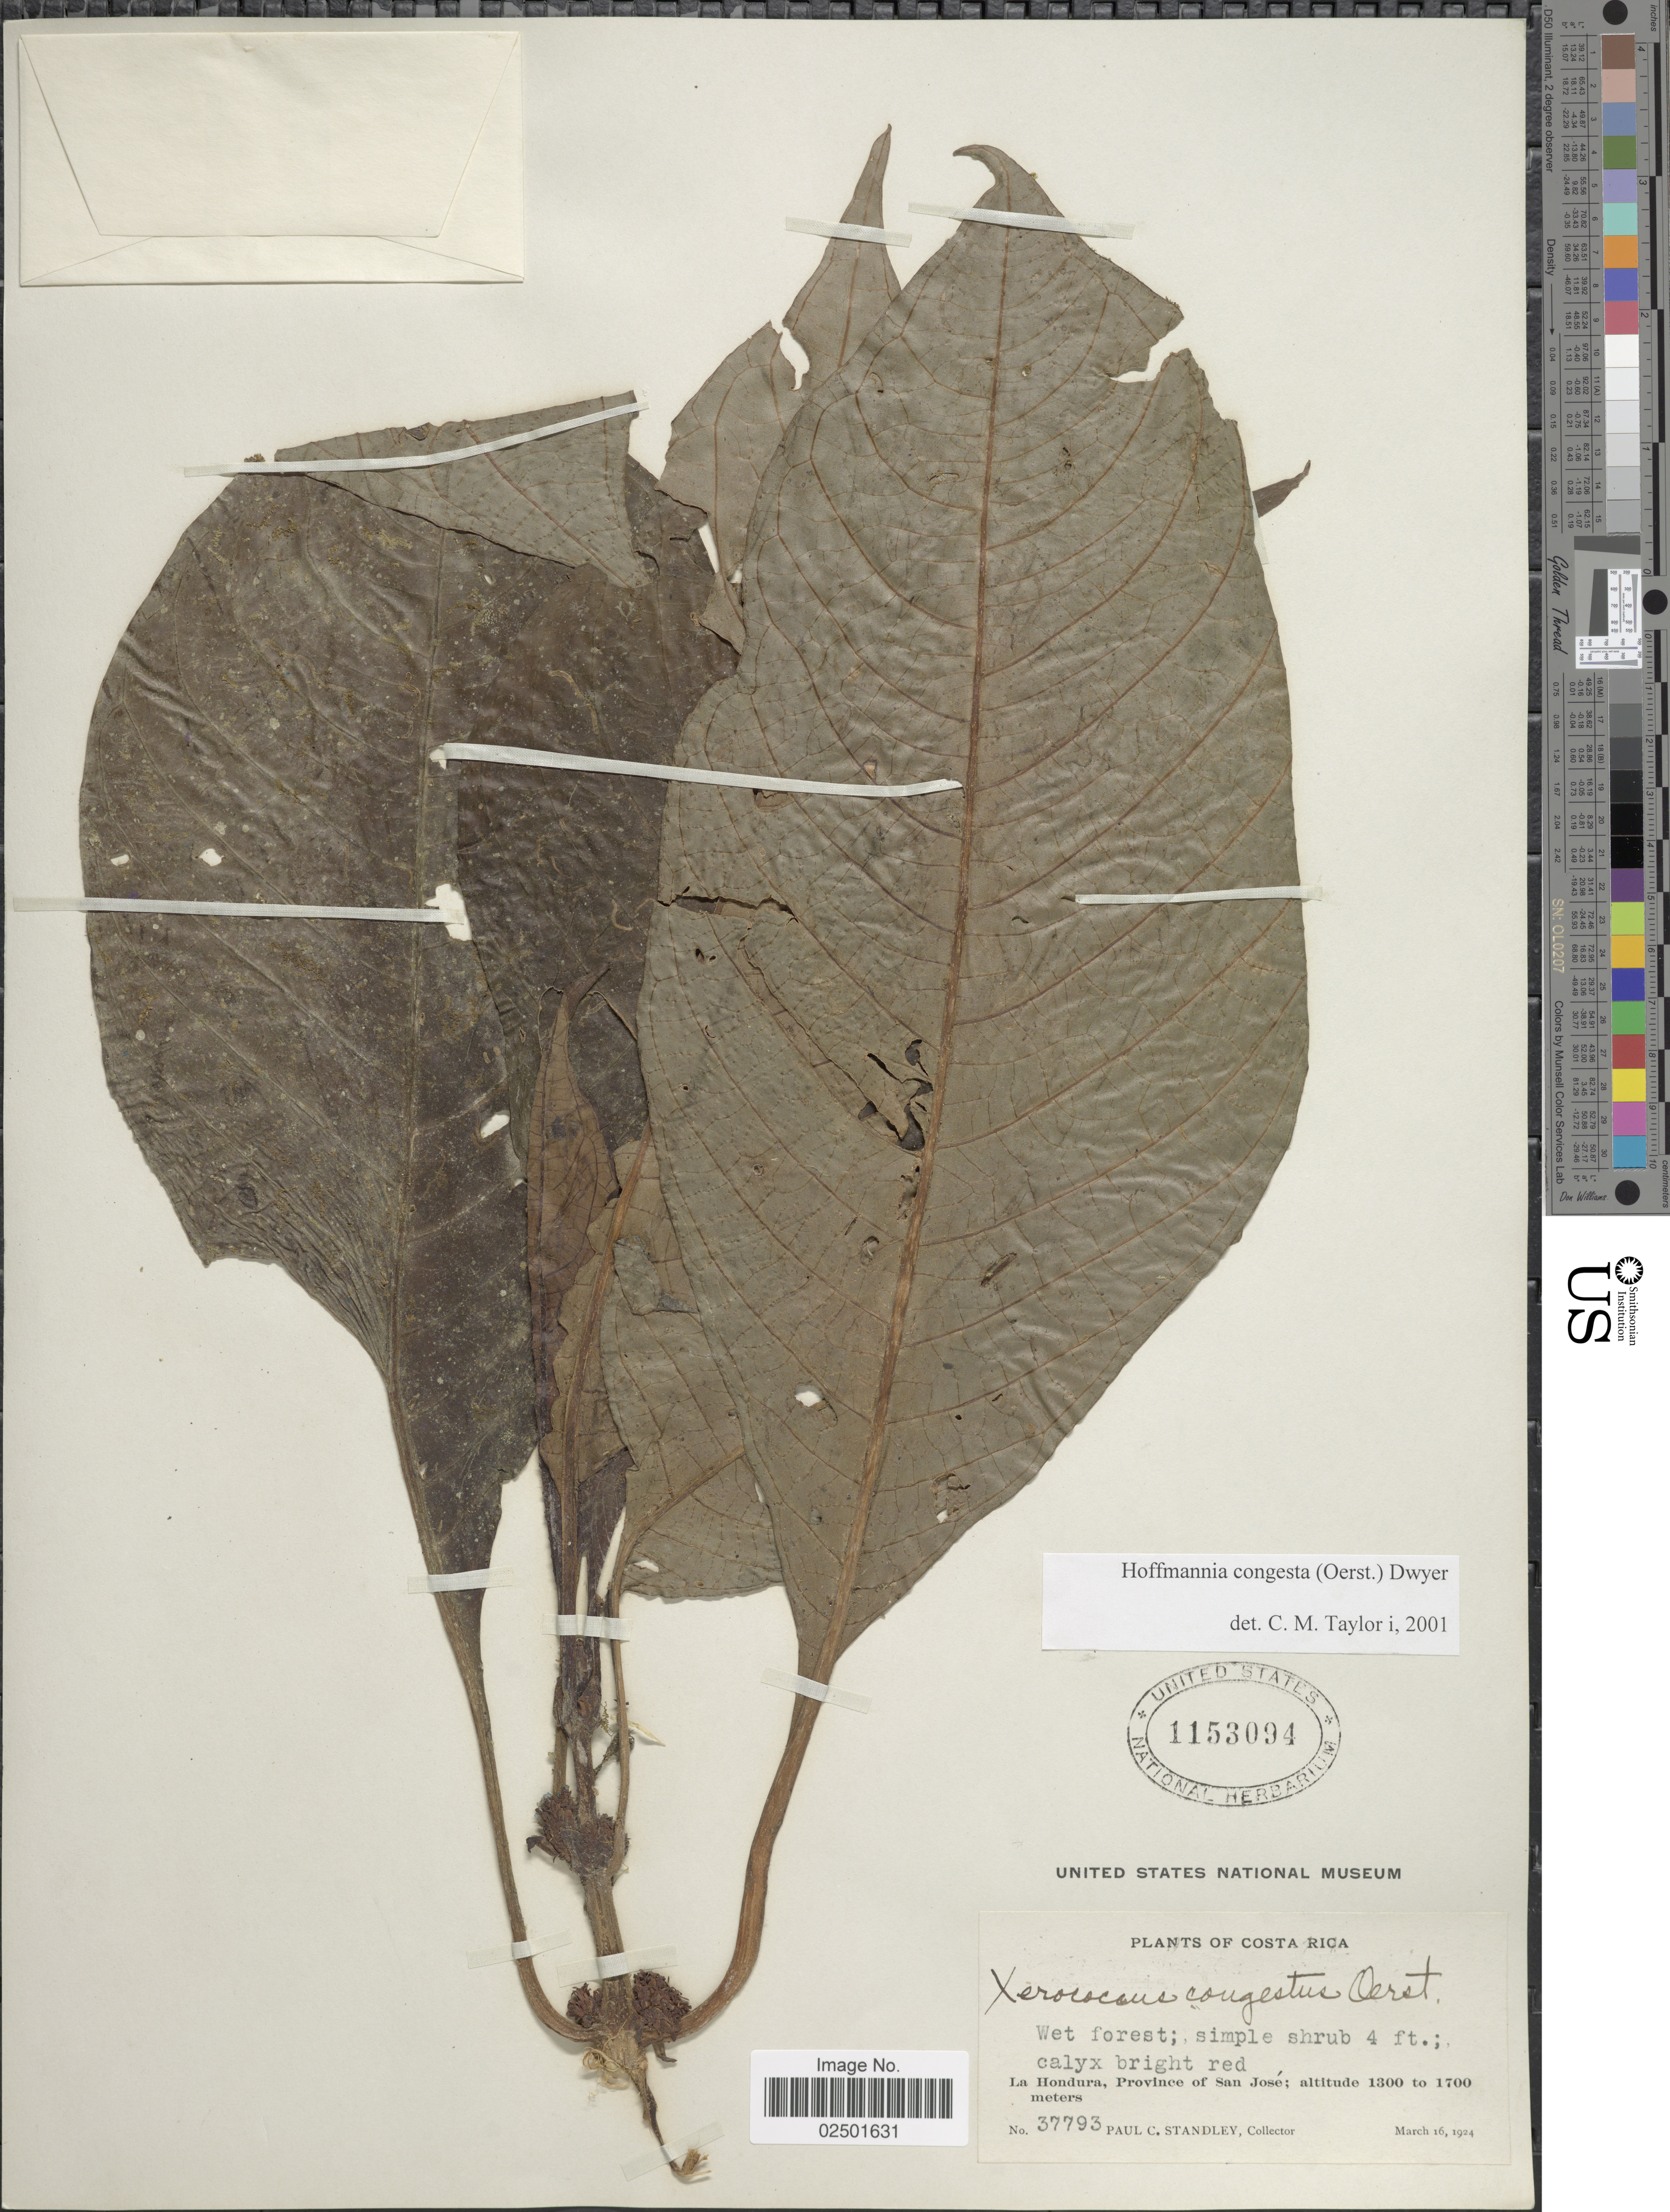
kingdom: Plantae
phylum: Tracheophyta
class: Magnoliopsida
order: Gentianales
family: Rubiaceae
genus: Hoffmannia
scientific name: Hoffmannia congesta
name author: (Oerst.) Dwyer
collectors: P. C. Standley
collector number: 37793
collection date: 1924-03-16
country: Costa Rica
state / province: San José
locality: Wet forest; La Hondura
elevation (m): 1300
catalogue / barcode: US 1153094